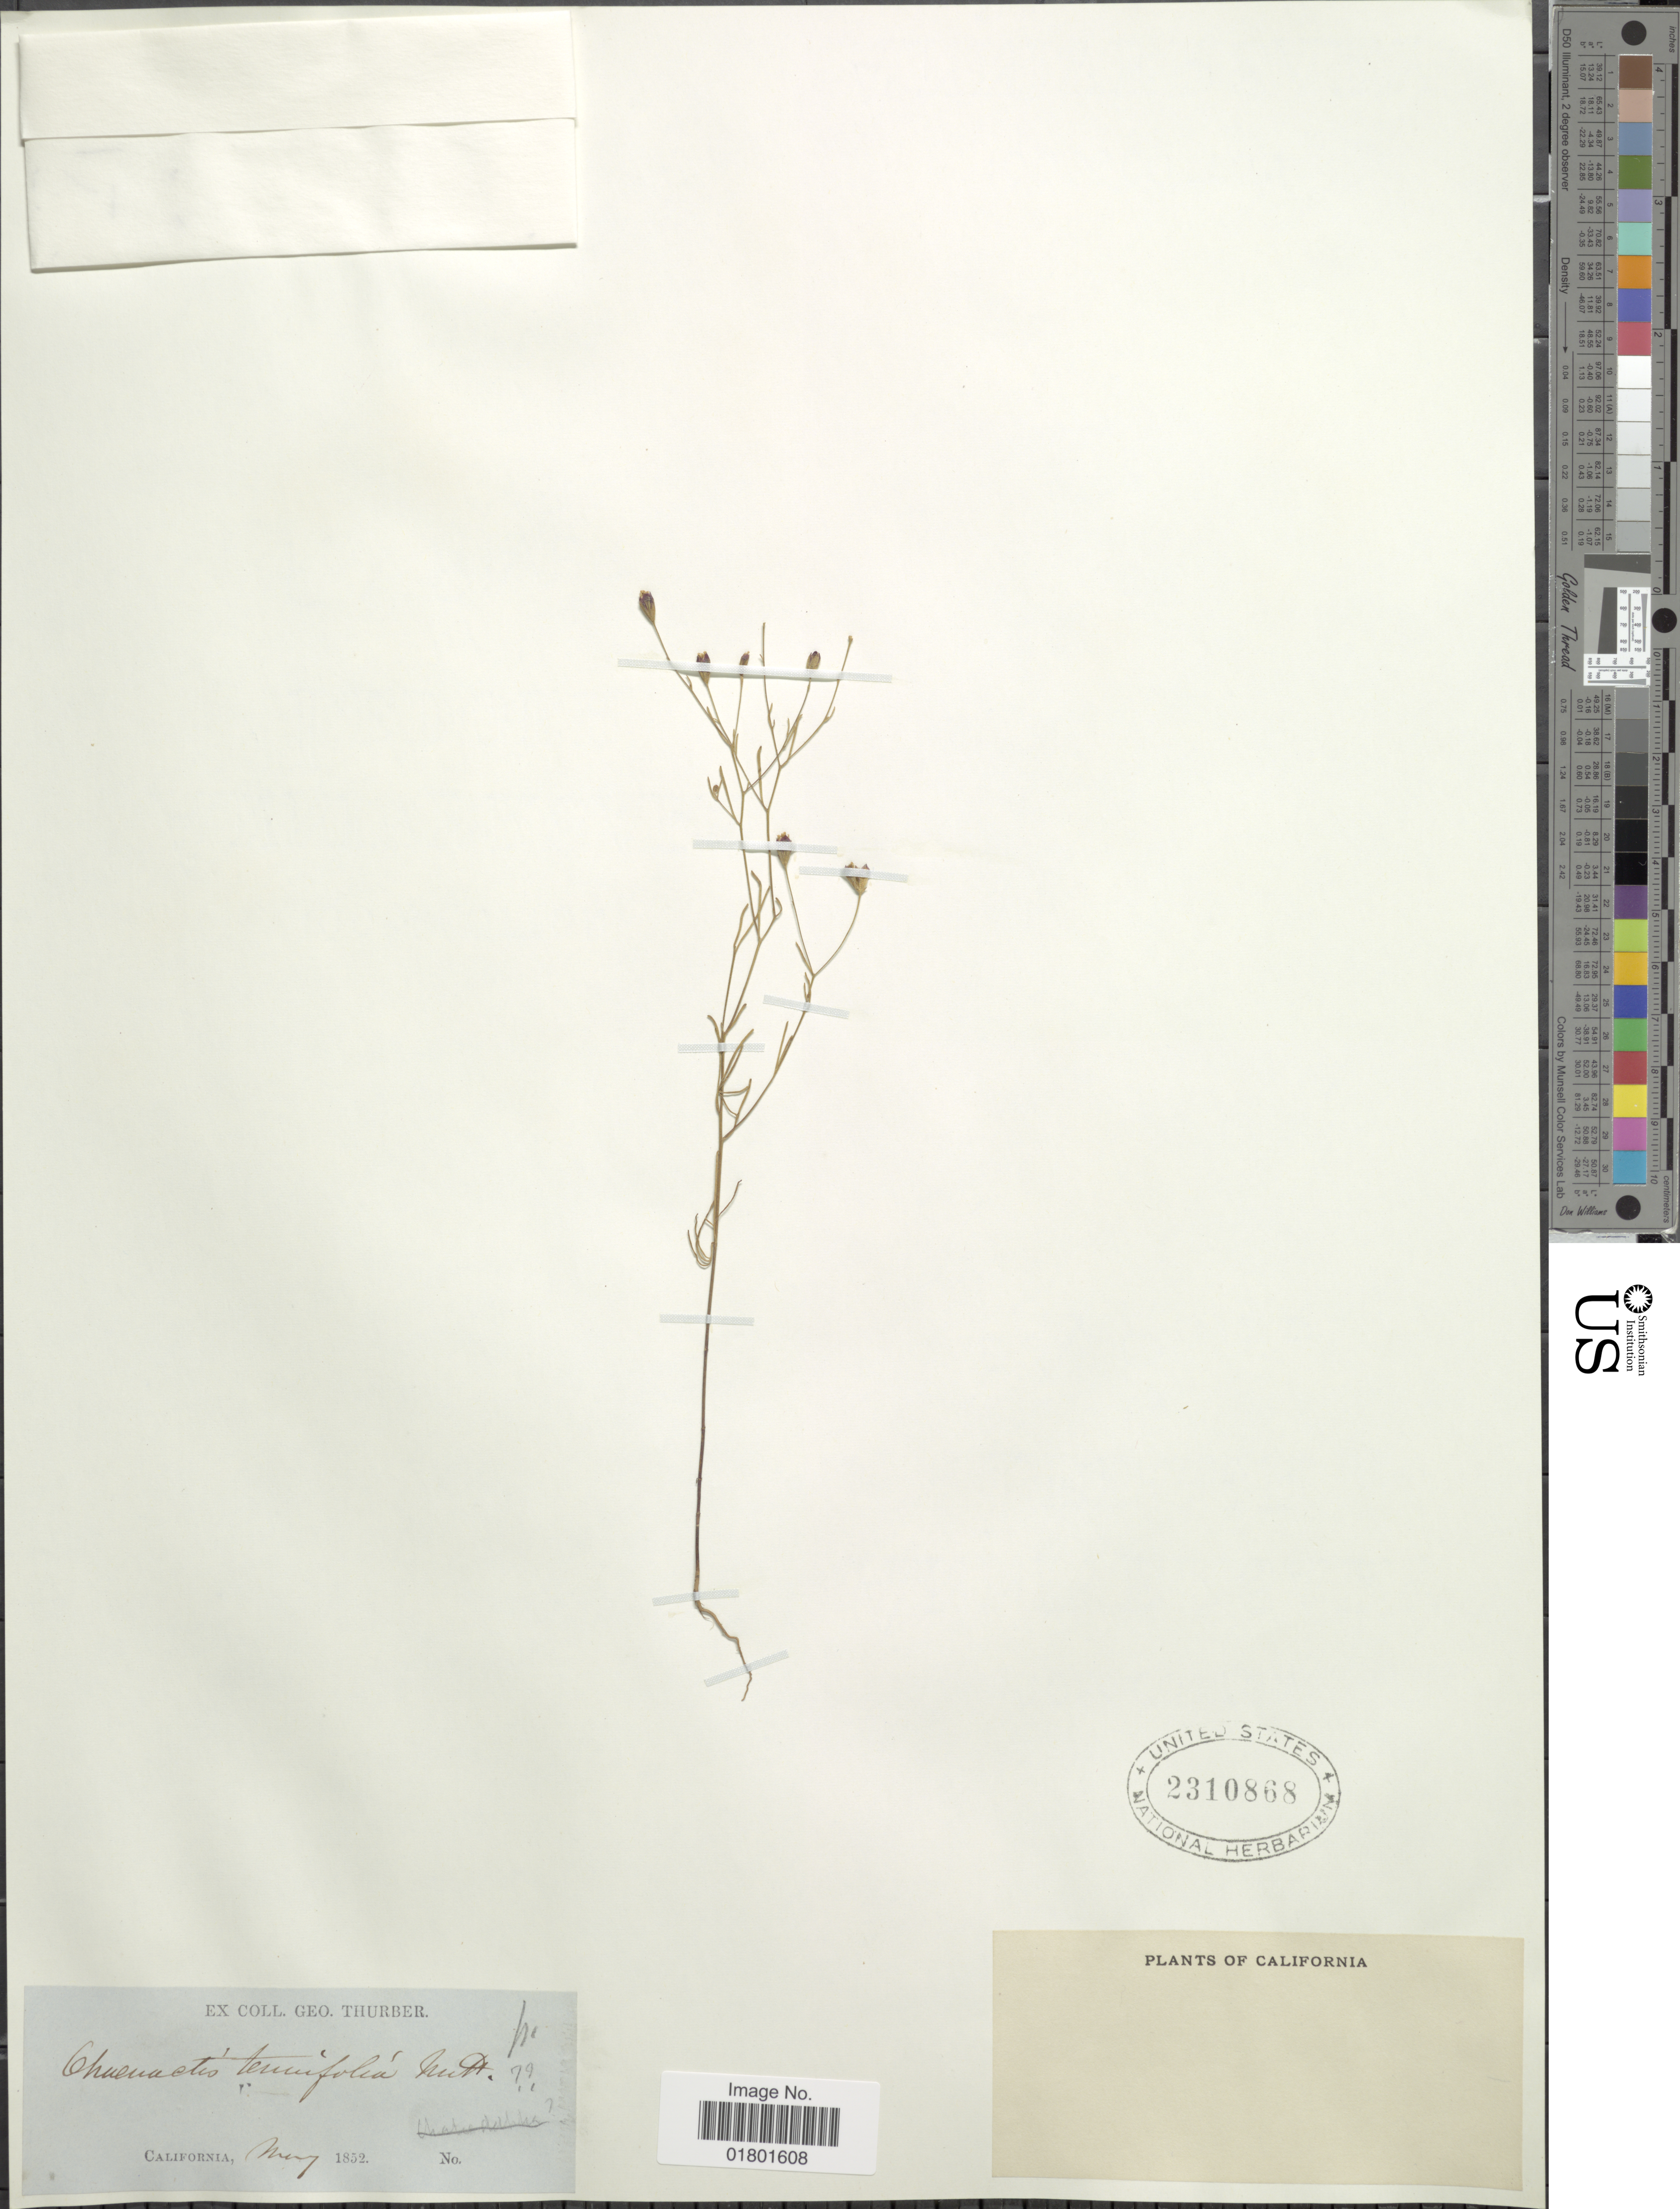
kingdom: Plantae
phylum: Tracheophyta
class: Magnoliopsida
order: Asterales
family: Asteraceae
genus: Chaenactis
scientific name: Chaenactis sp.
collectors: G. Thurber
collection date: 1852-05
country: United States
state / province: California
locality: California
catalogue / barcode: US 2310868